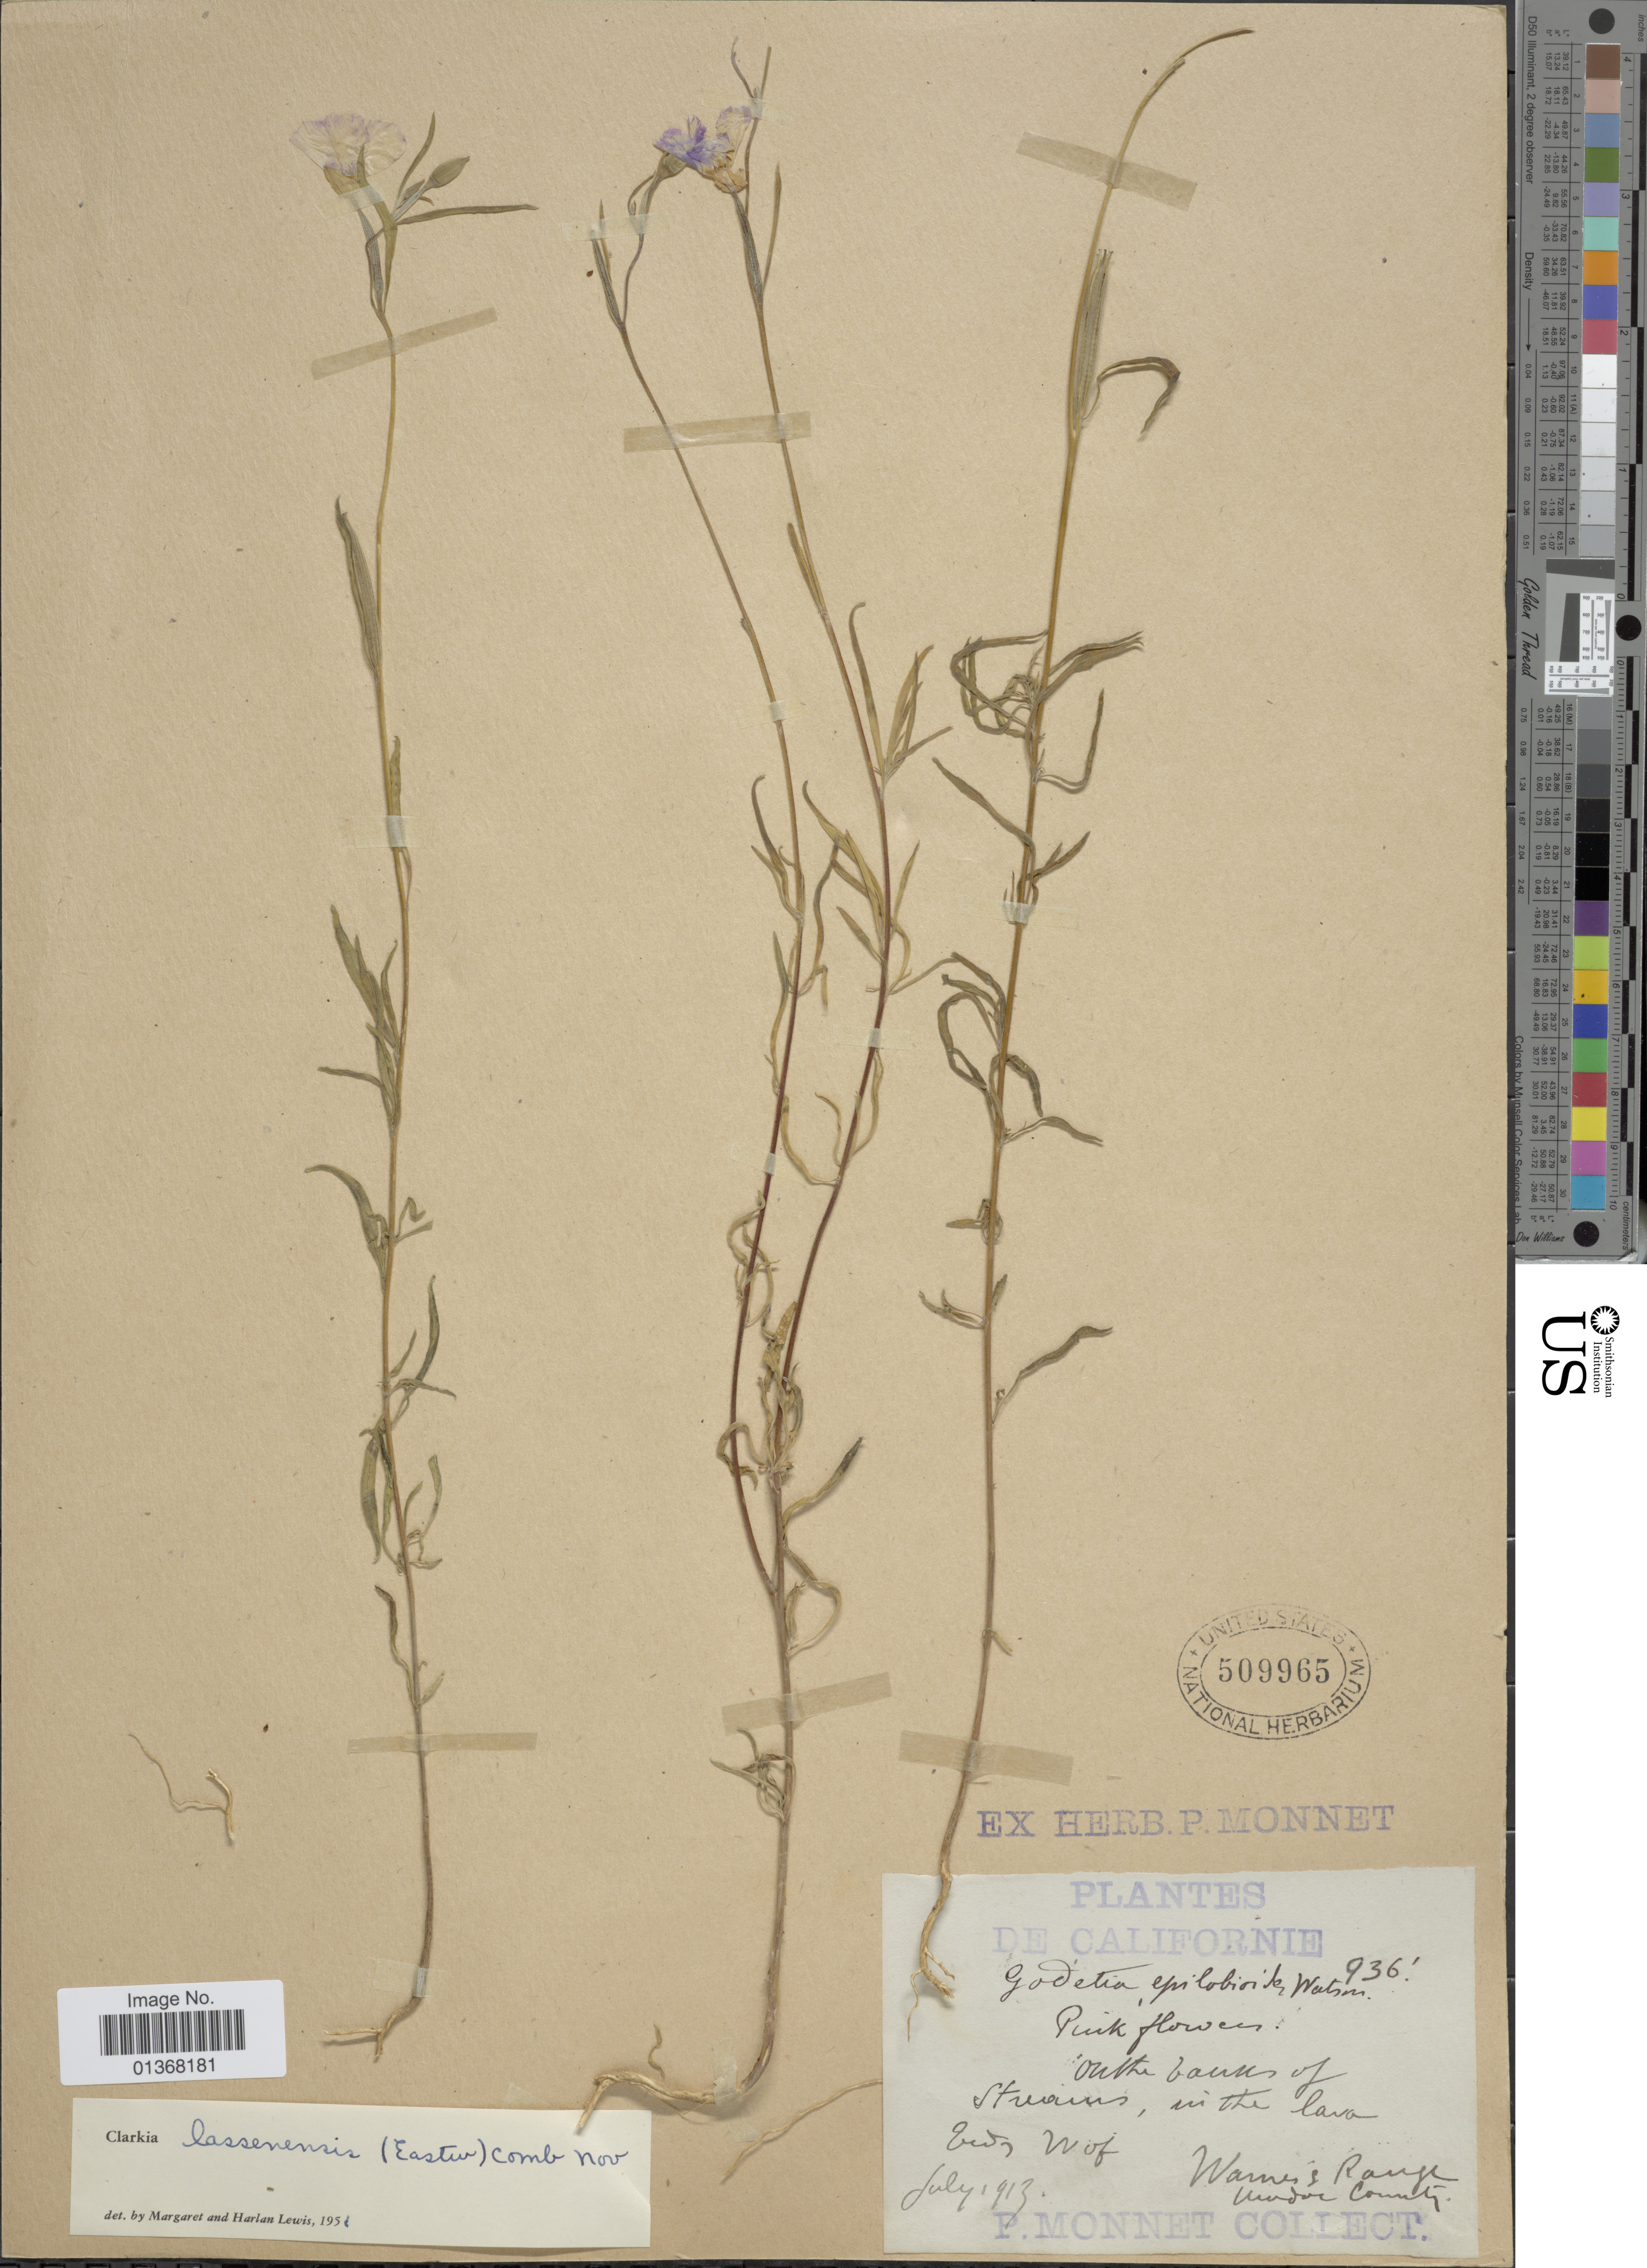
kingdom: Plantae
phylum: Tracheophyta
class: Magnoliopsida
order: Myrtales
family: Onagraceae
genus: Clarkia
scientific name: Clarkia lassenensis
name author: (Eastw.) F. H. Lewis & M.E. Lewis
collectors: P. Monnet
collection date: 1913-07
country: United States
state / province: California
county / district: Modoc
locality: On the banks of streams, in the lava bed, W of Warner Range, Modoc County.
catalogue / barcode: US 509965